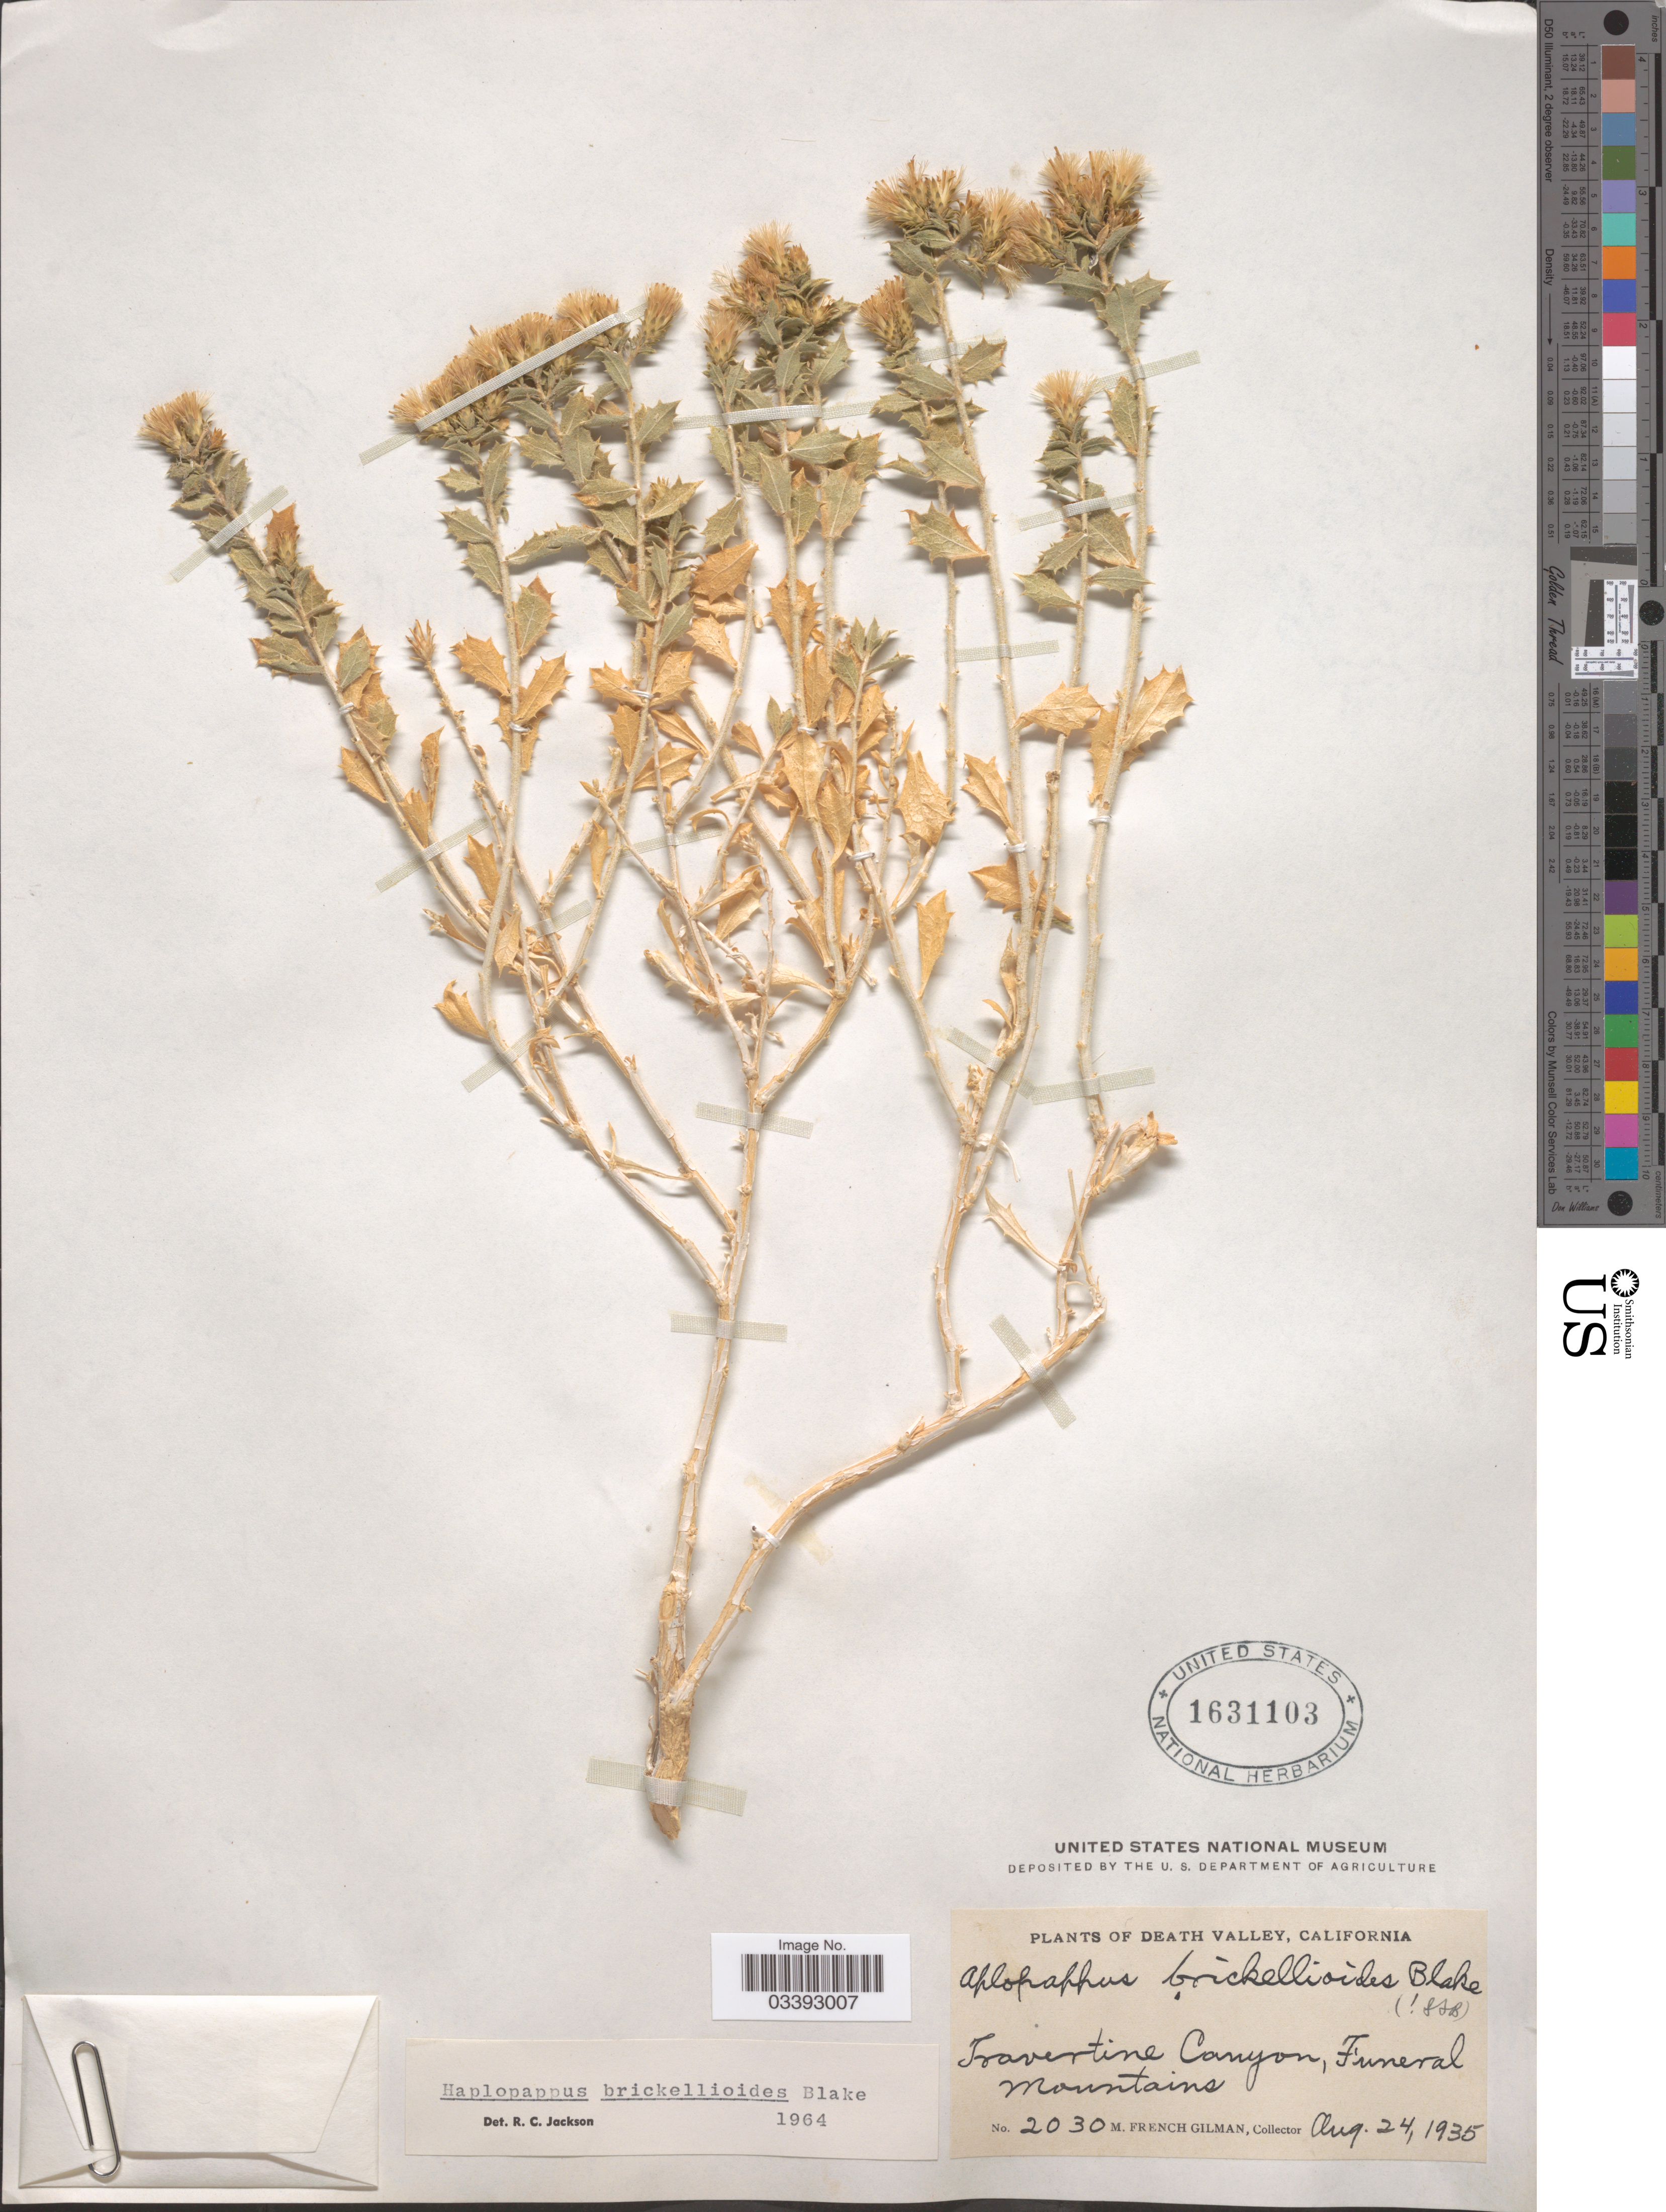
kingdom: Plantae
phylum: Tracheophyta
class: Magnoliopsida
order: Asterales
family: Asteraceae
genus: Haplopappus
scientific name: Haplopappus brickellioides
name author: S.F. Blake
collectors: M. F. Gilman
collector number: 2030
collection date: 1935-08-24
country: United States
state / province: California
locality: Death Valley. Travertine Canyon, Funeral Mountains.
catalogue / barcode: US 1631103